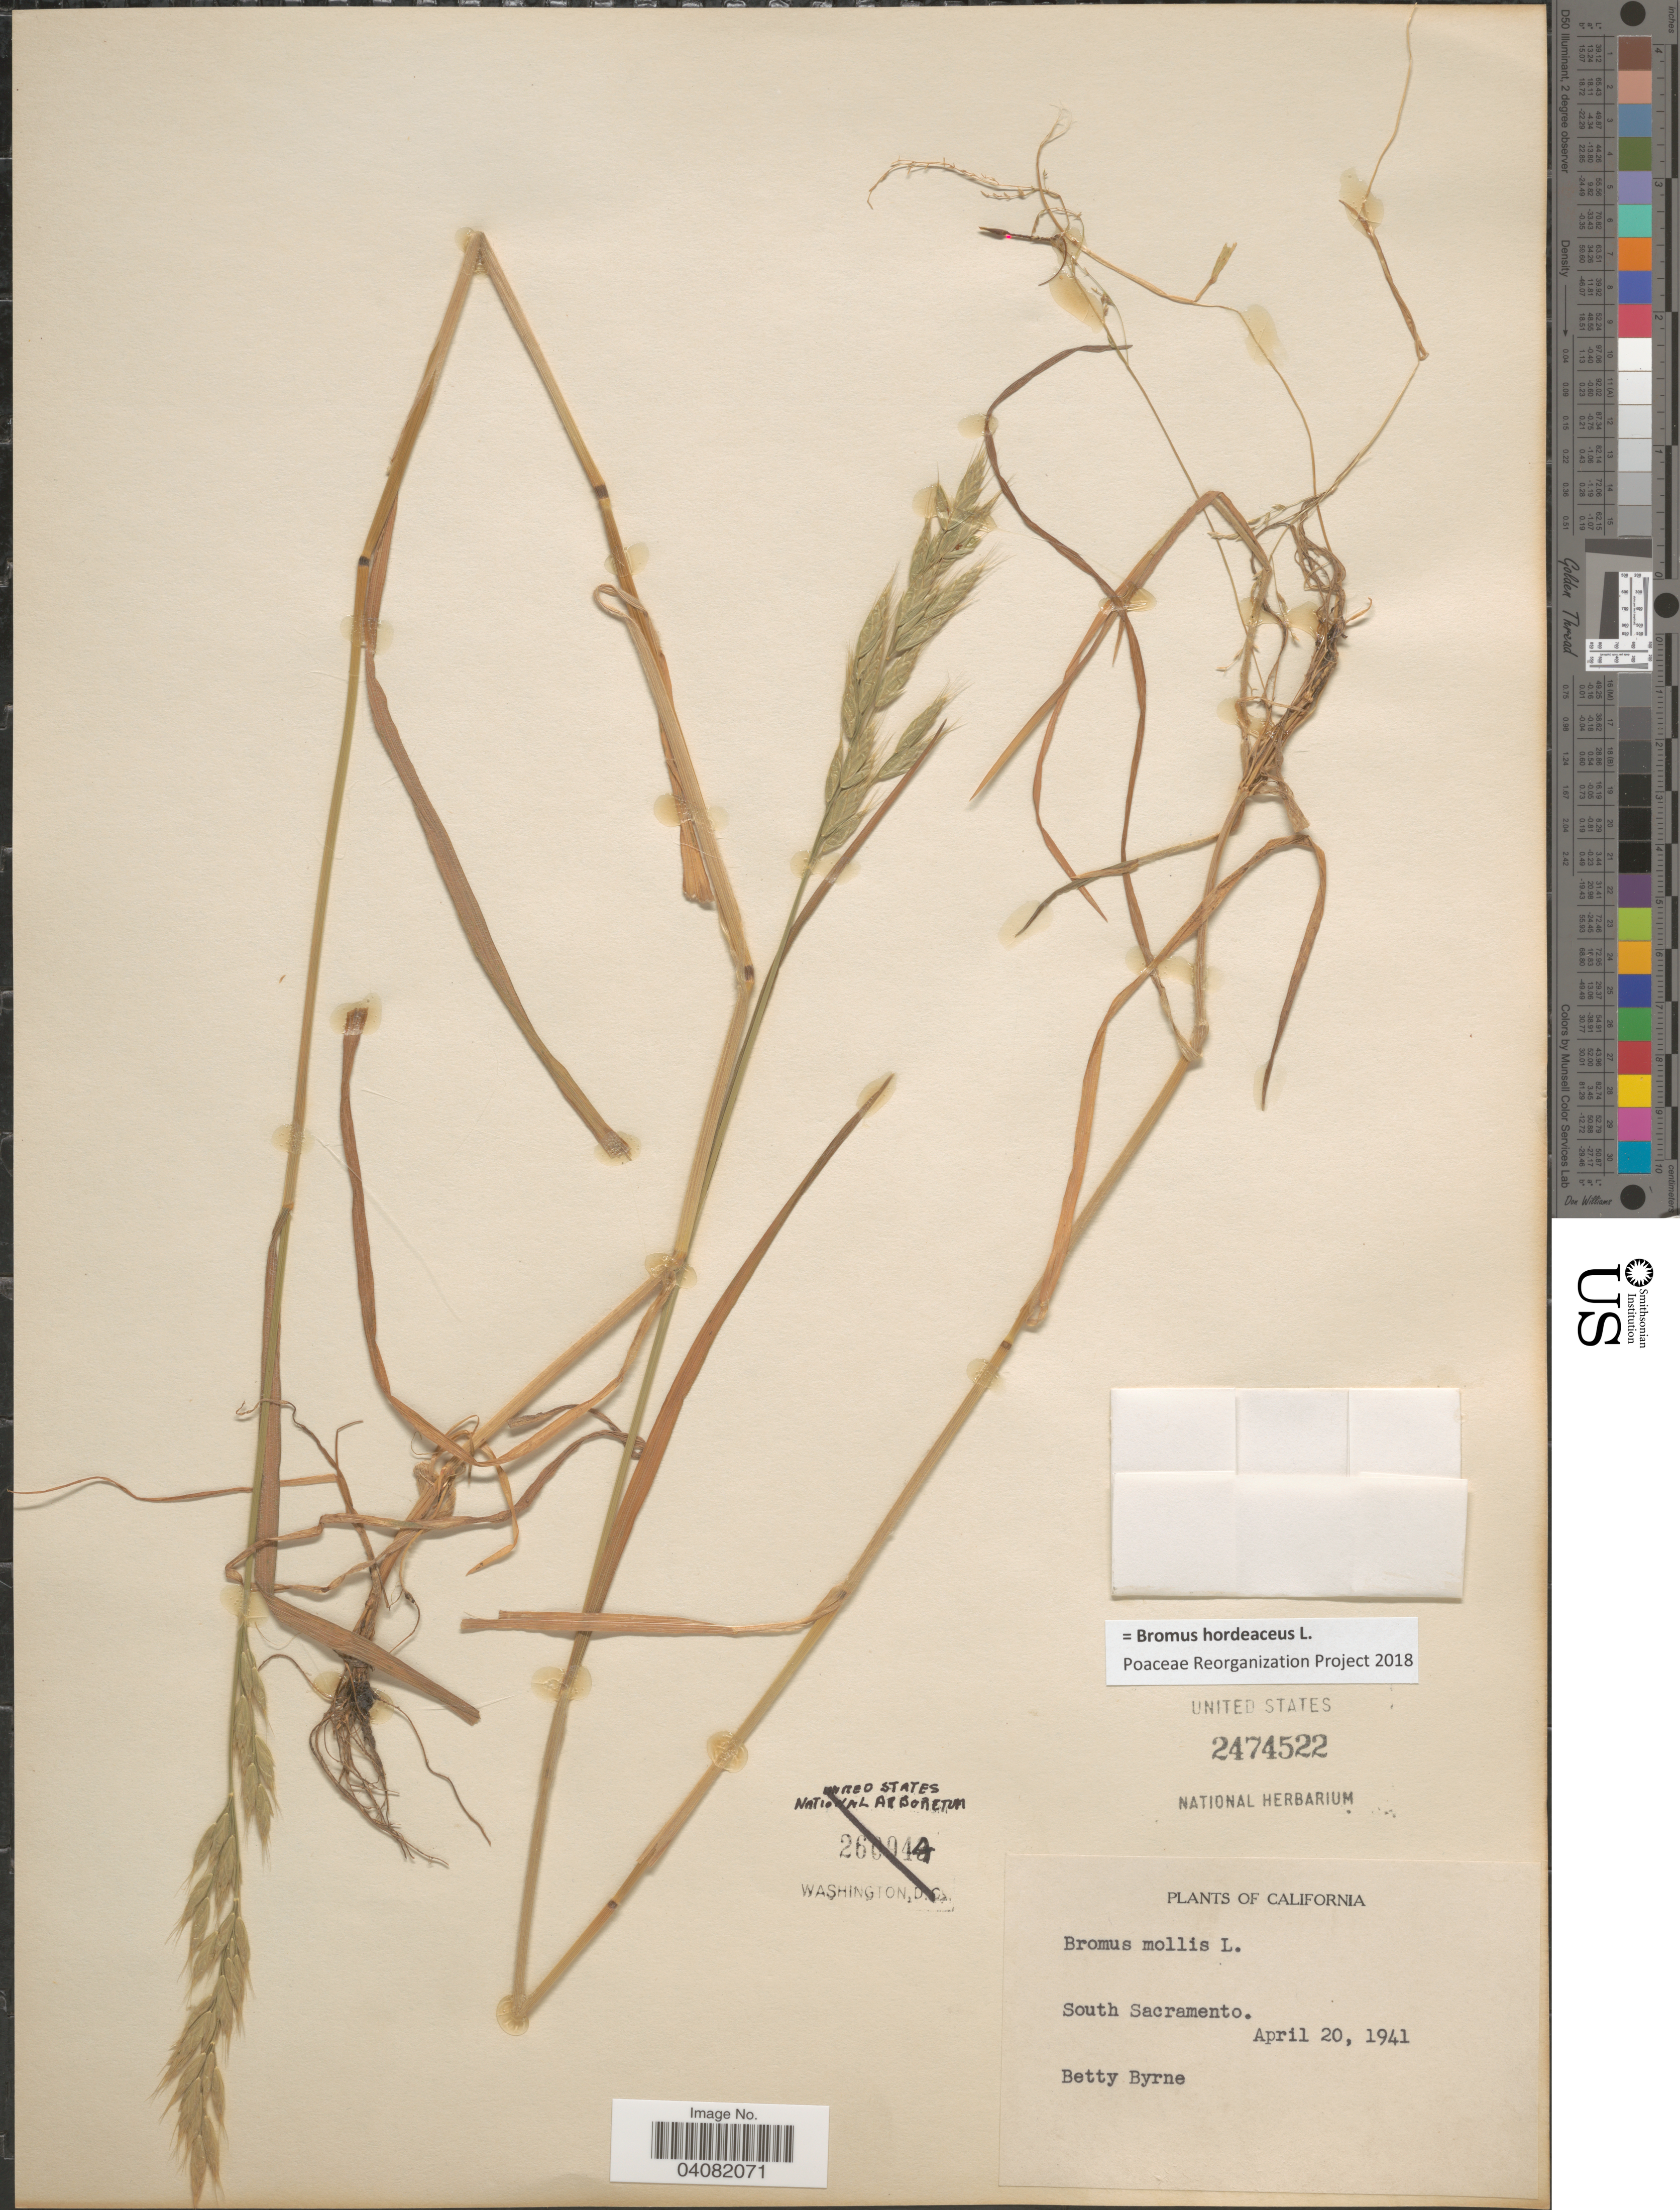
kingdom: Plantae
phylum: Tracheophyta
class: Liliopsida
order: Poales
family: Poaceae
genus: Bromus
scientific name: Bromus hordeaceus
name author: L.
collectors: B. Byrne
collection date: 1941-04-20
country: United States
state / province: California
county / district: Sacramento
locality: South Sacramento.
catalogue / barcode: US 2474522